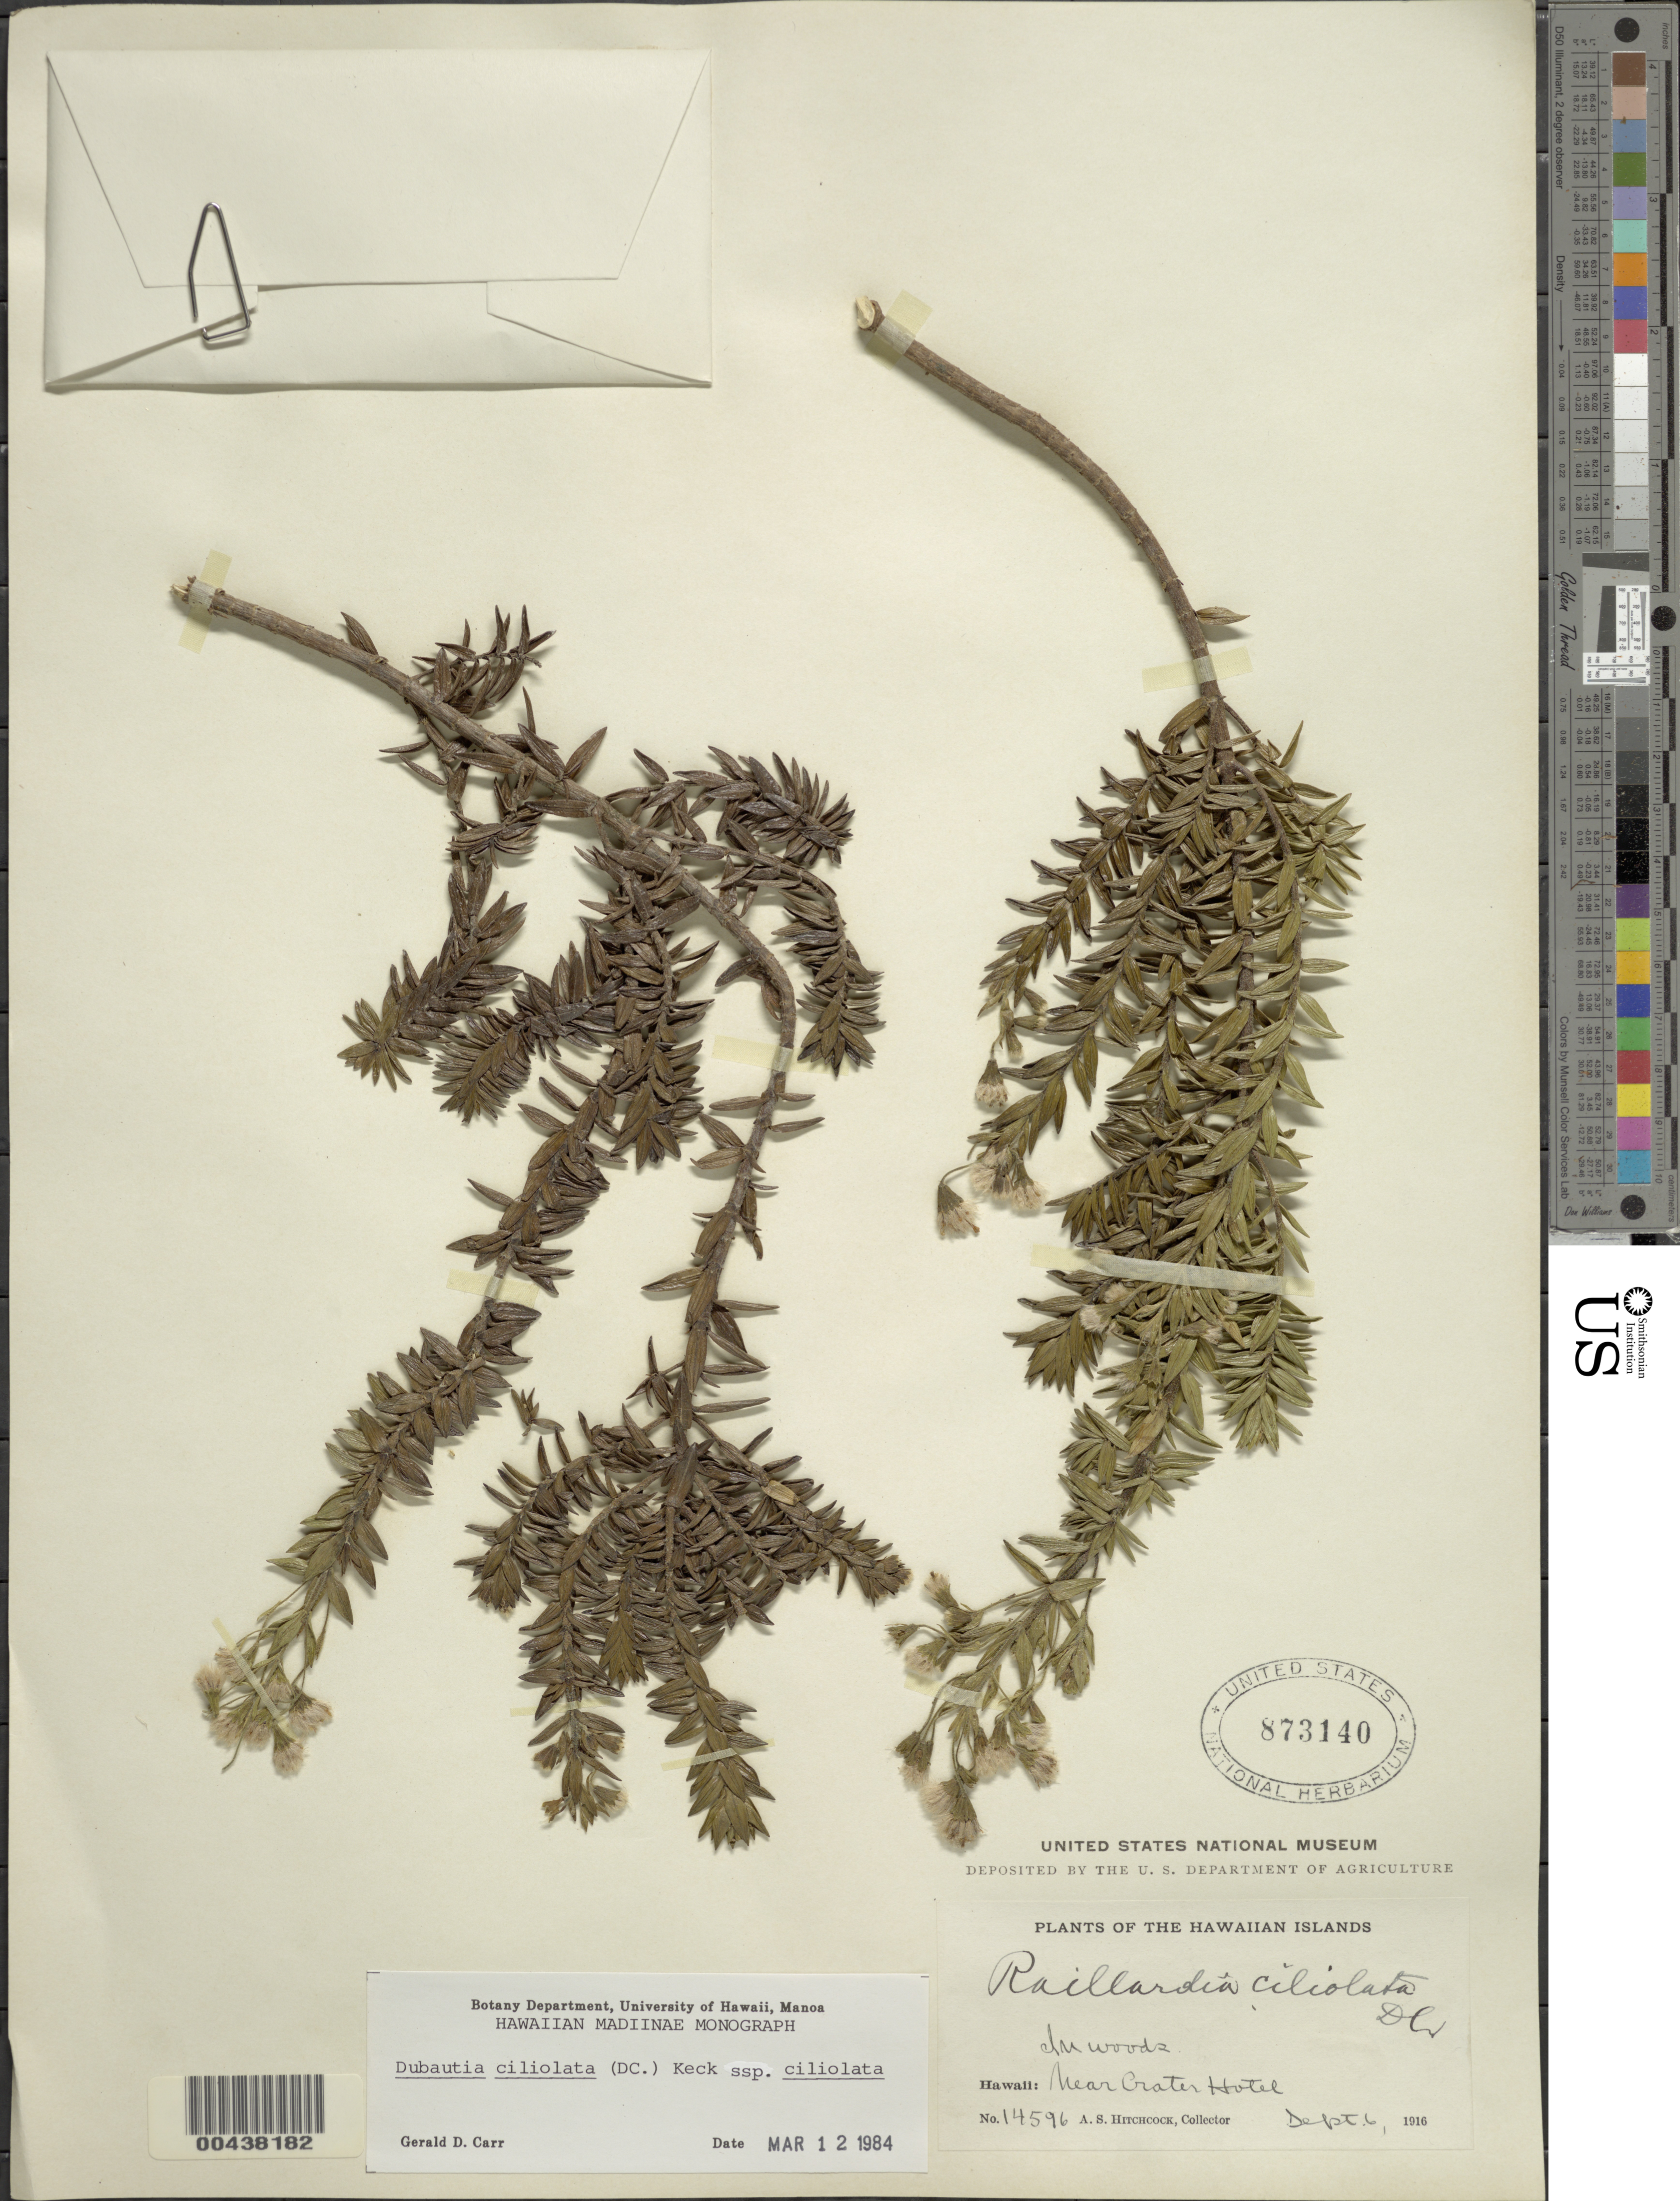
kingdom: Plantae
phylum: Tracheophyta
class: Magnoliopsida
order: Asterales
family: Asteraceae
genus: Dubautia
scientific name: Dubautia ciliolata subsp. ciliolata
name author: (DC.) D.D. Keck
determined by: Carr, G. D.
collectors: A. S. Hitchcock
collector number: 14596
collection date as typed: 6 Sep 1916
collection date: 1916-09-06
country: United States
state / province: Hawaii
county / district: Hawaii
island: Hawaii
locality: Near Crater Hotel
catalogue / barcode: US 873140